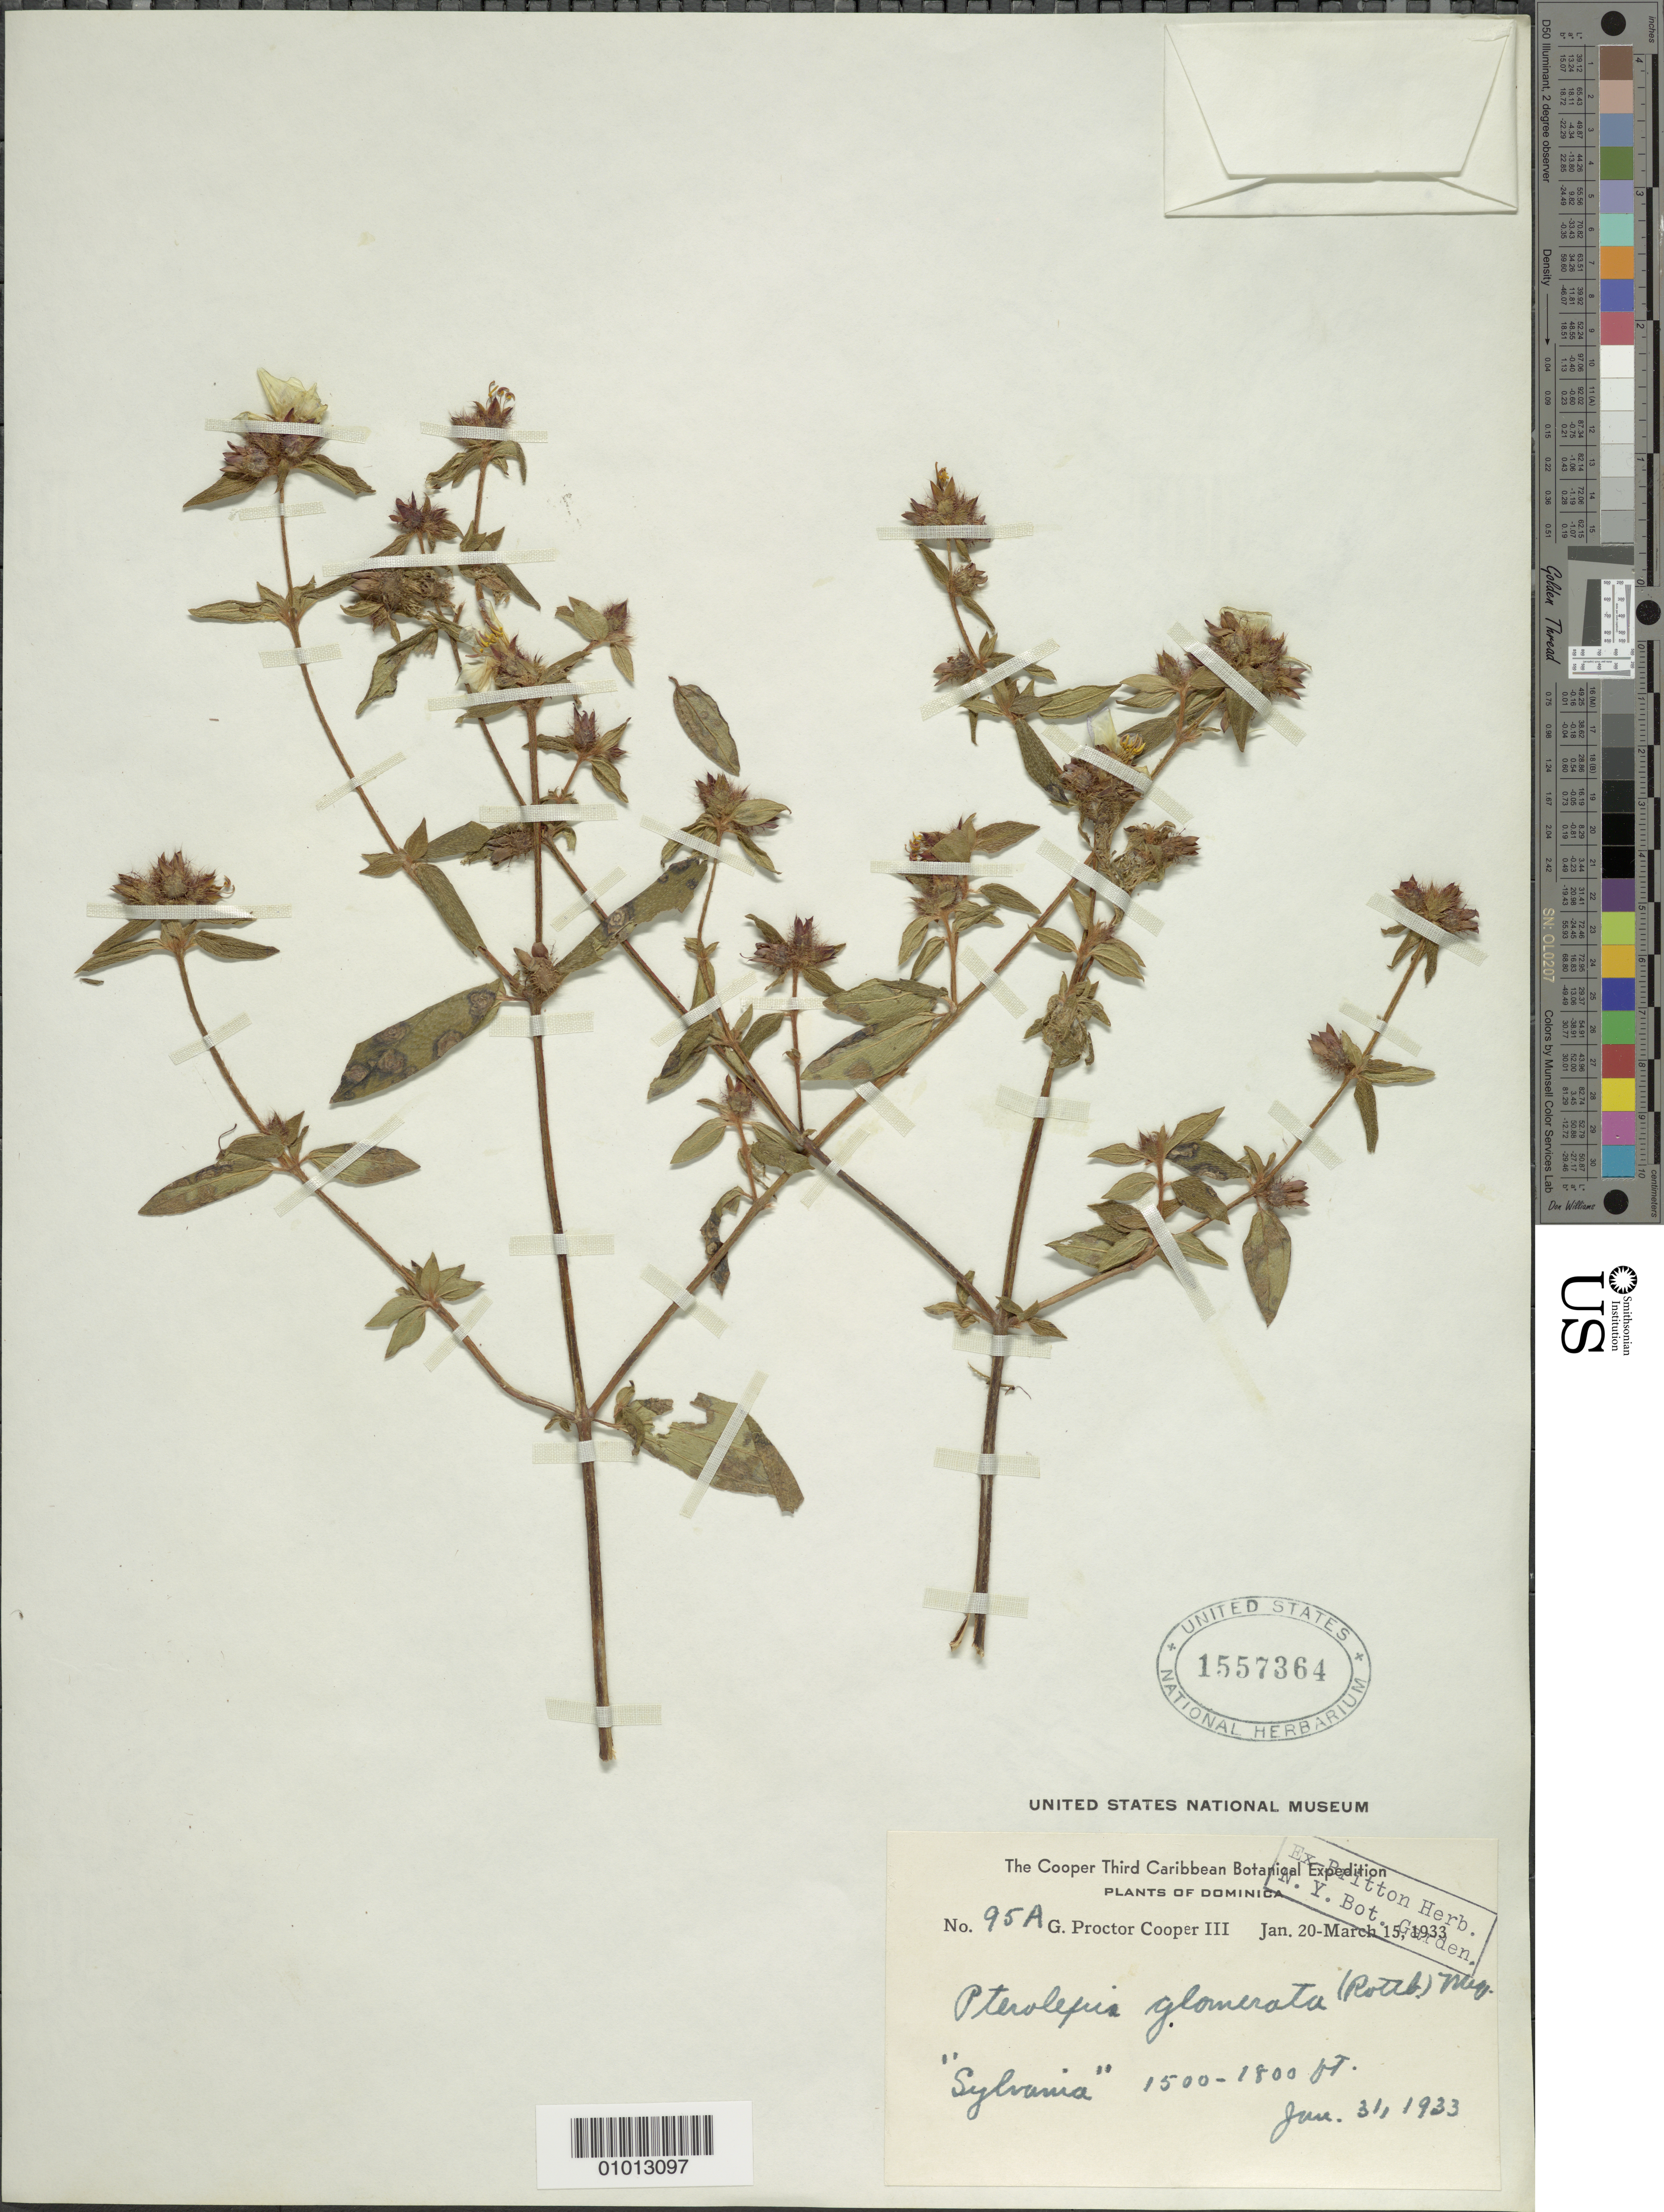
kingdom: Plantae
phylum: Tracheophyta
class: Magnoliopsida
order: Myrtales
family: Melastomataceae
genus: Pterolepis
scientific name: Pterolepis glomerata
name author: (Rottb.) Miq.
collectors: G. Cooper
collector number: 95 A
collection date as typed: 31 Jan 1933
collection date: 1933-01-31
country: Dominica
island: Dominica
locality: Sylvania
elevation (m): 457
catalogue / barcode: US 1557364